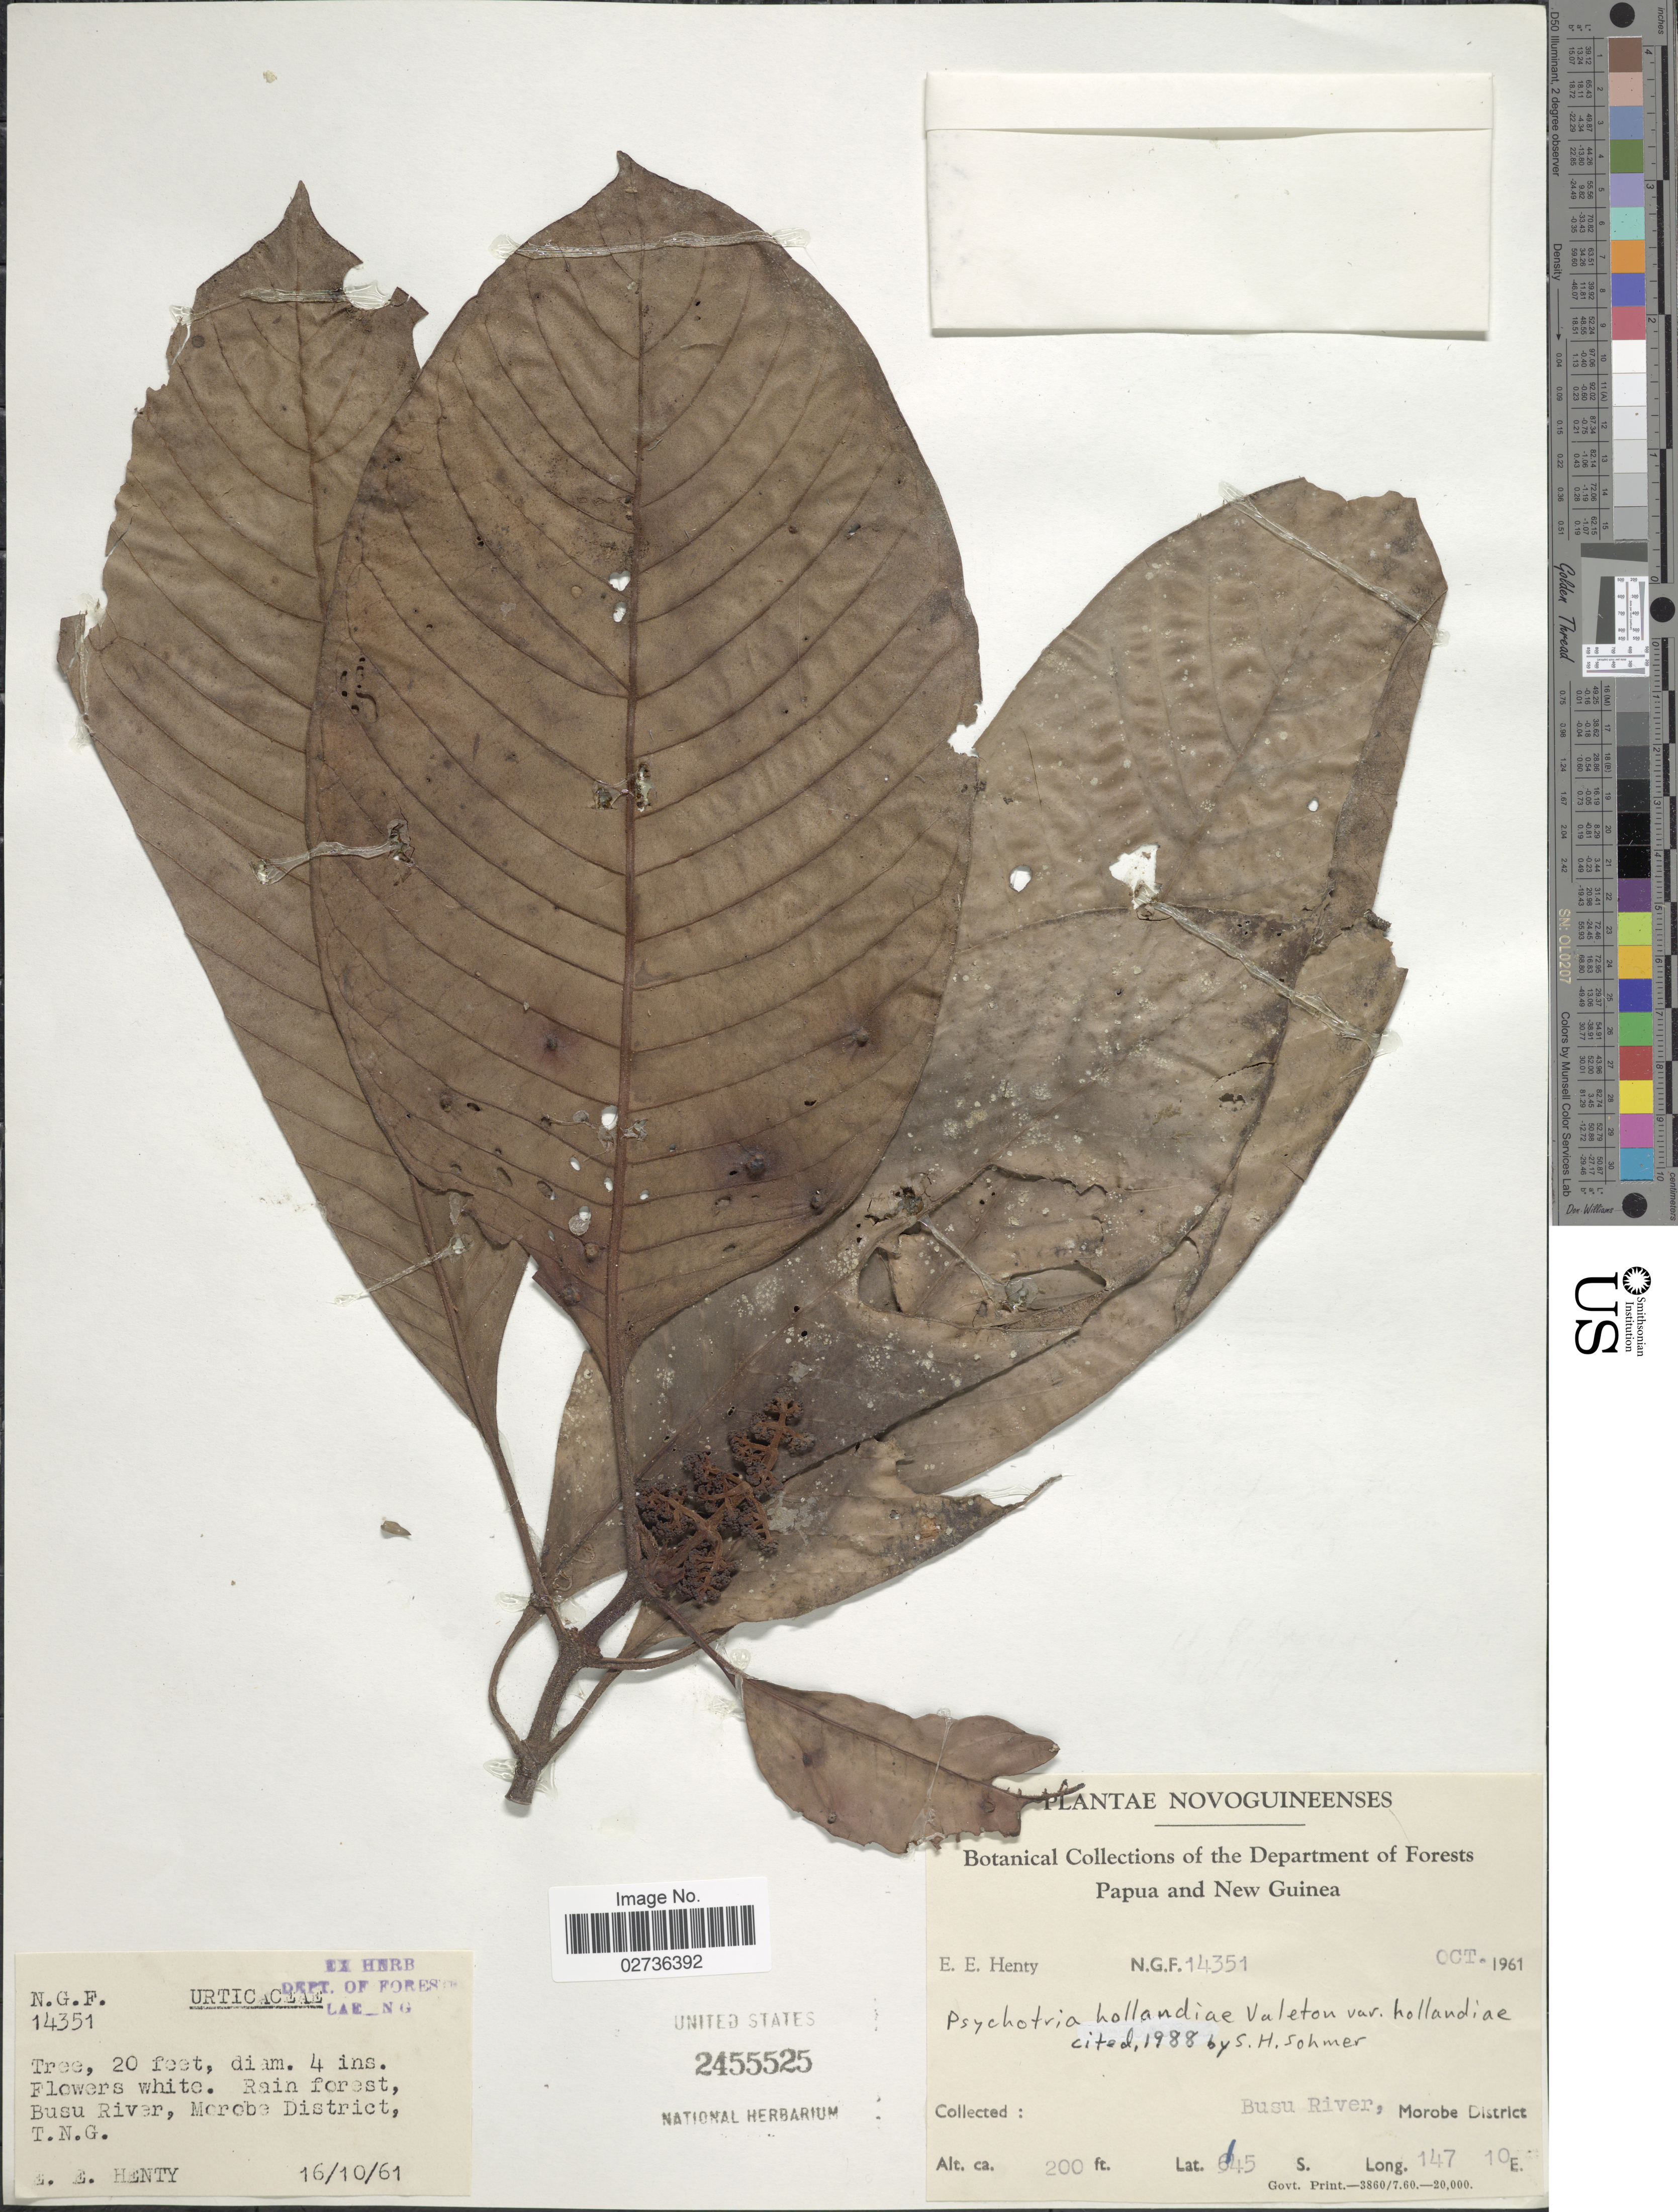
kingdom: Plantae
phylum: Tracheophyta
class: Magnoliopsida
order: Gentianales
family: Rubiaceae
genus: Psychotria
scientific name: Psychotria hollandiae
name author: Valeton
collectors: E. Henty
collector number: N.G.F. 14351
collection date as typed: Transcribed d/m/y: 16/10/61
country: Papua New Guinea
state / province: Morobe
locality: Papua and New Guinea, Busu River, Morobe District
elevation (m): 61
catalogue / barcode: US 2455525